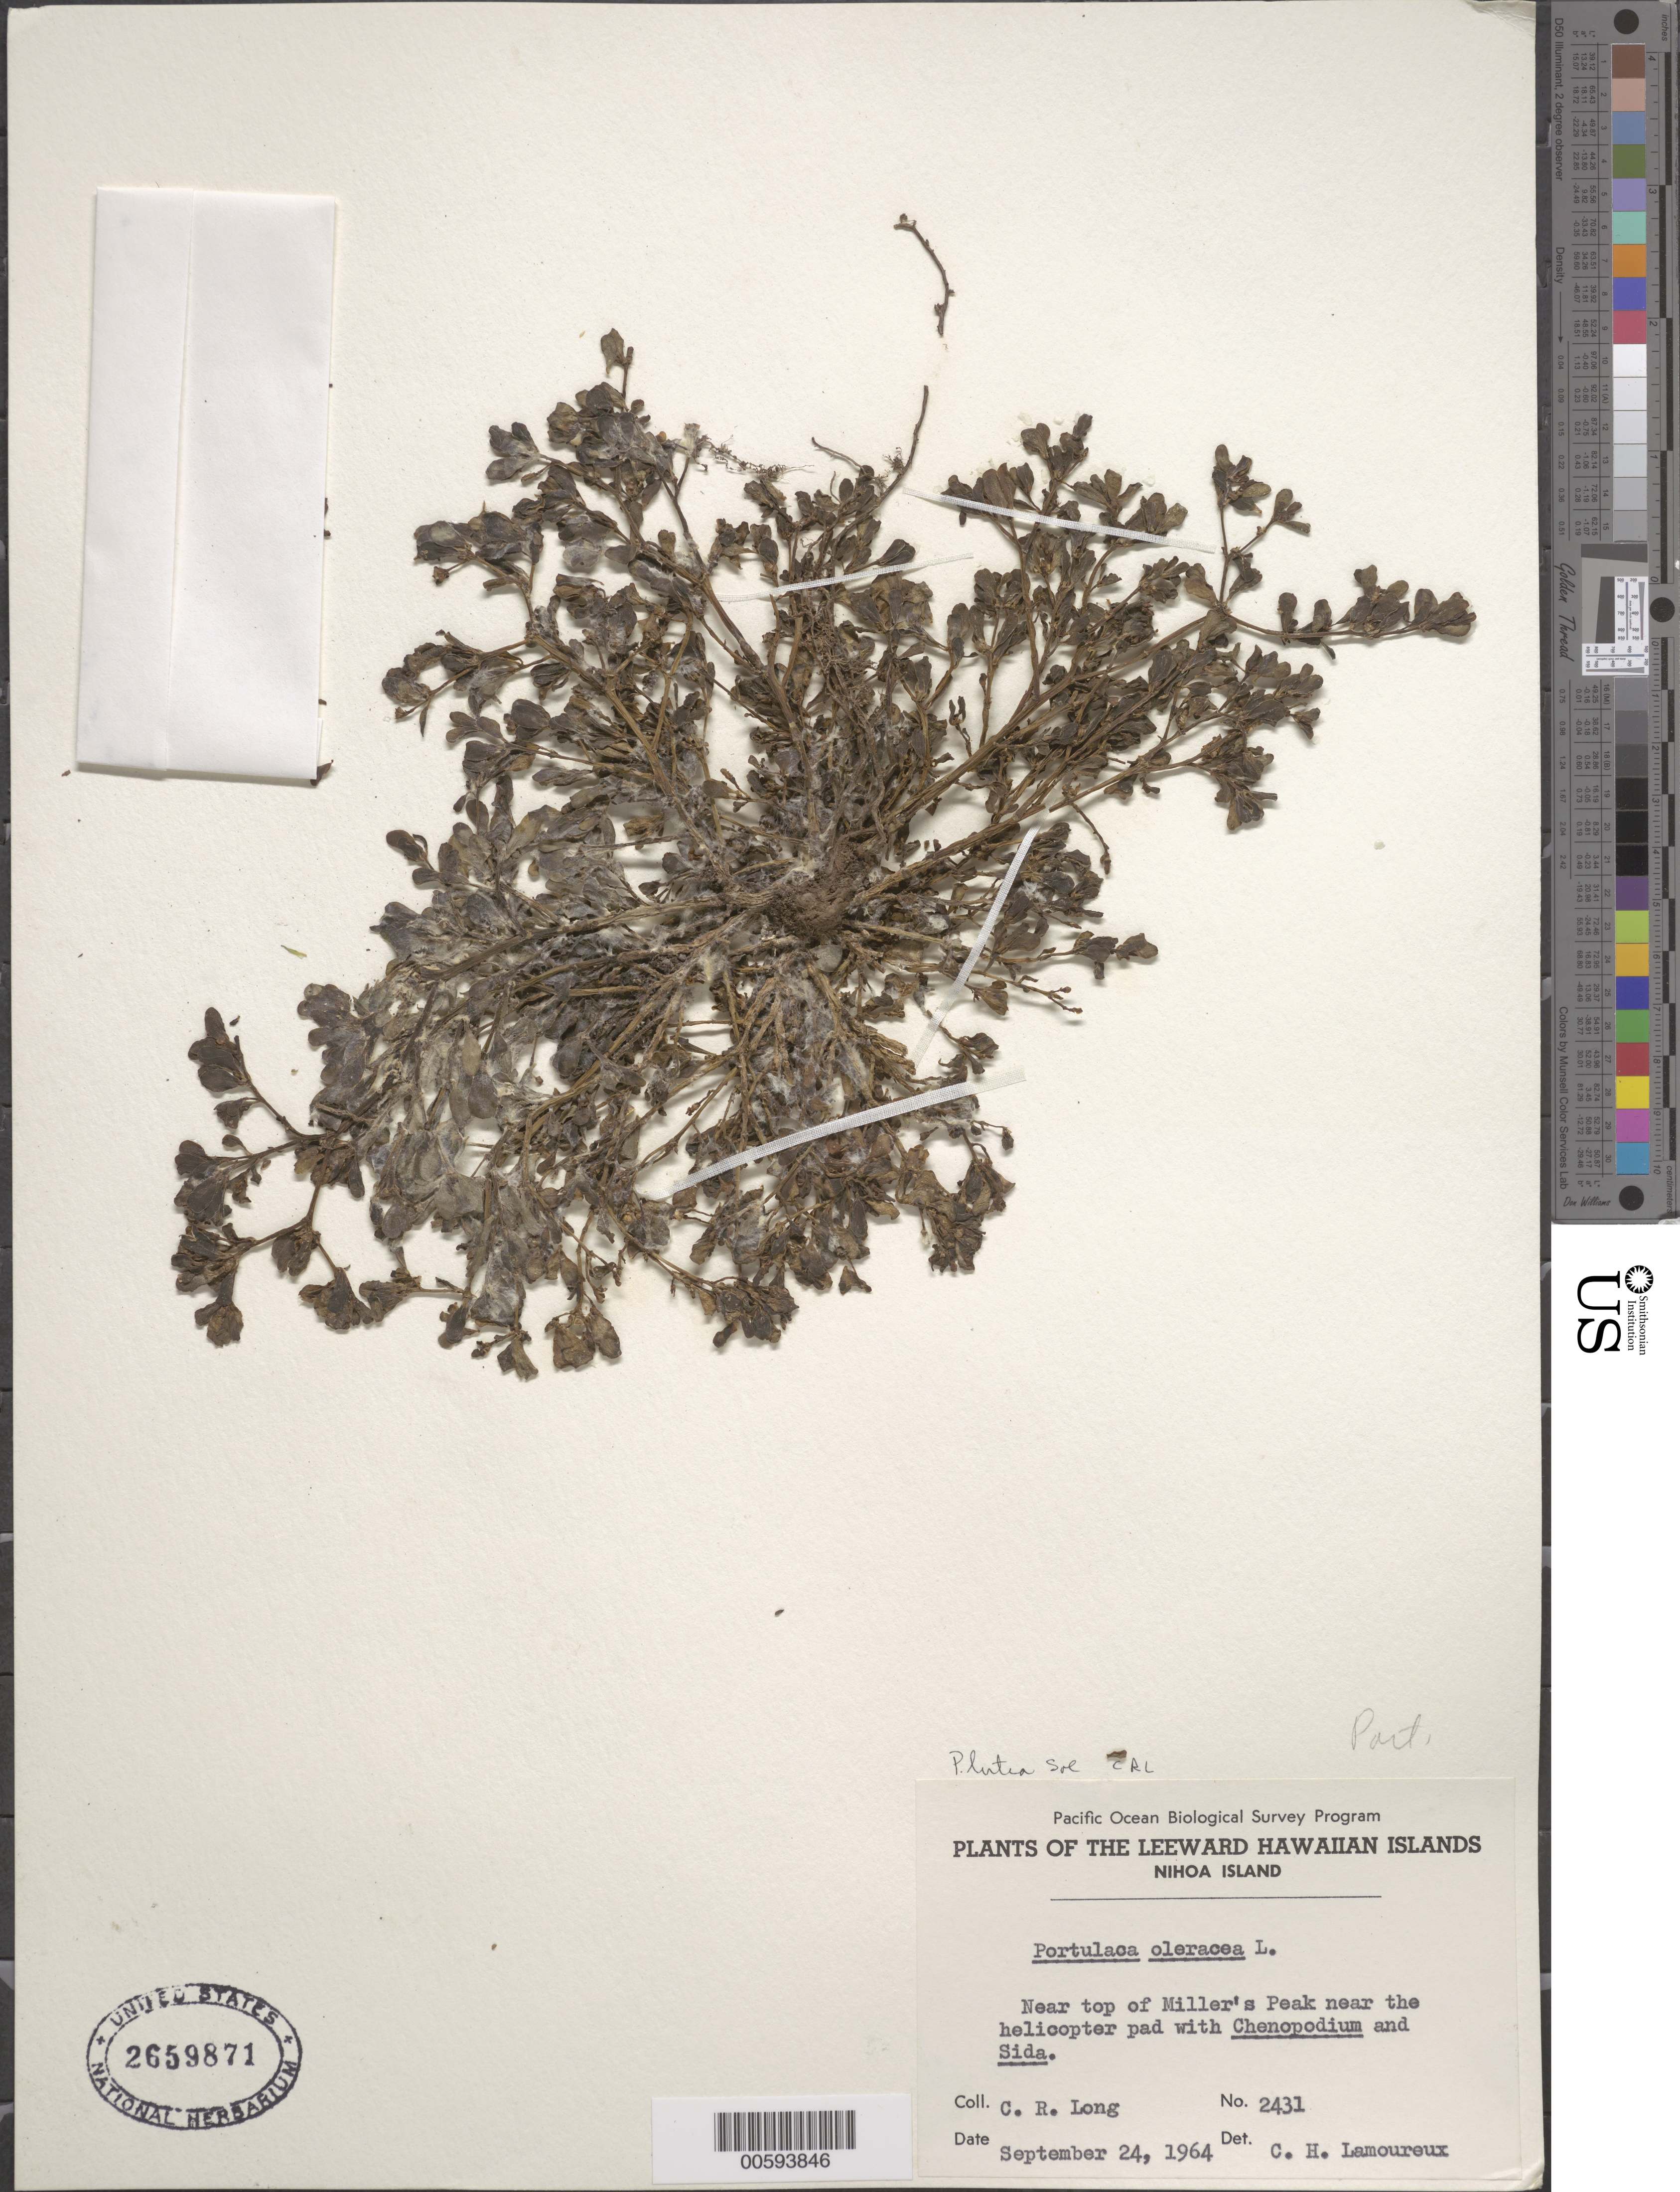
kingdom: Plantae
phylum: Tracheophyta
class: Magnoliopsida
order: Caryophyllales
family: Portulacaceae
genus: Portulaca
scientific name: Portulaca oleracea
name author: L.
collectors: C. R. Long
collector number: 2431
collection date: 1964-09-24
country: United States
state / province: Hawaii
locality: The Leeward Hawaiian Islands. Nihoa Island. Near top of Miller's Peak near the helicopter pad.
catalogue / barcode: US 2659871